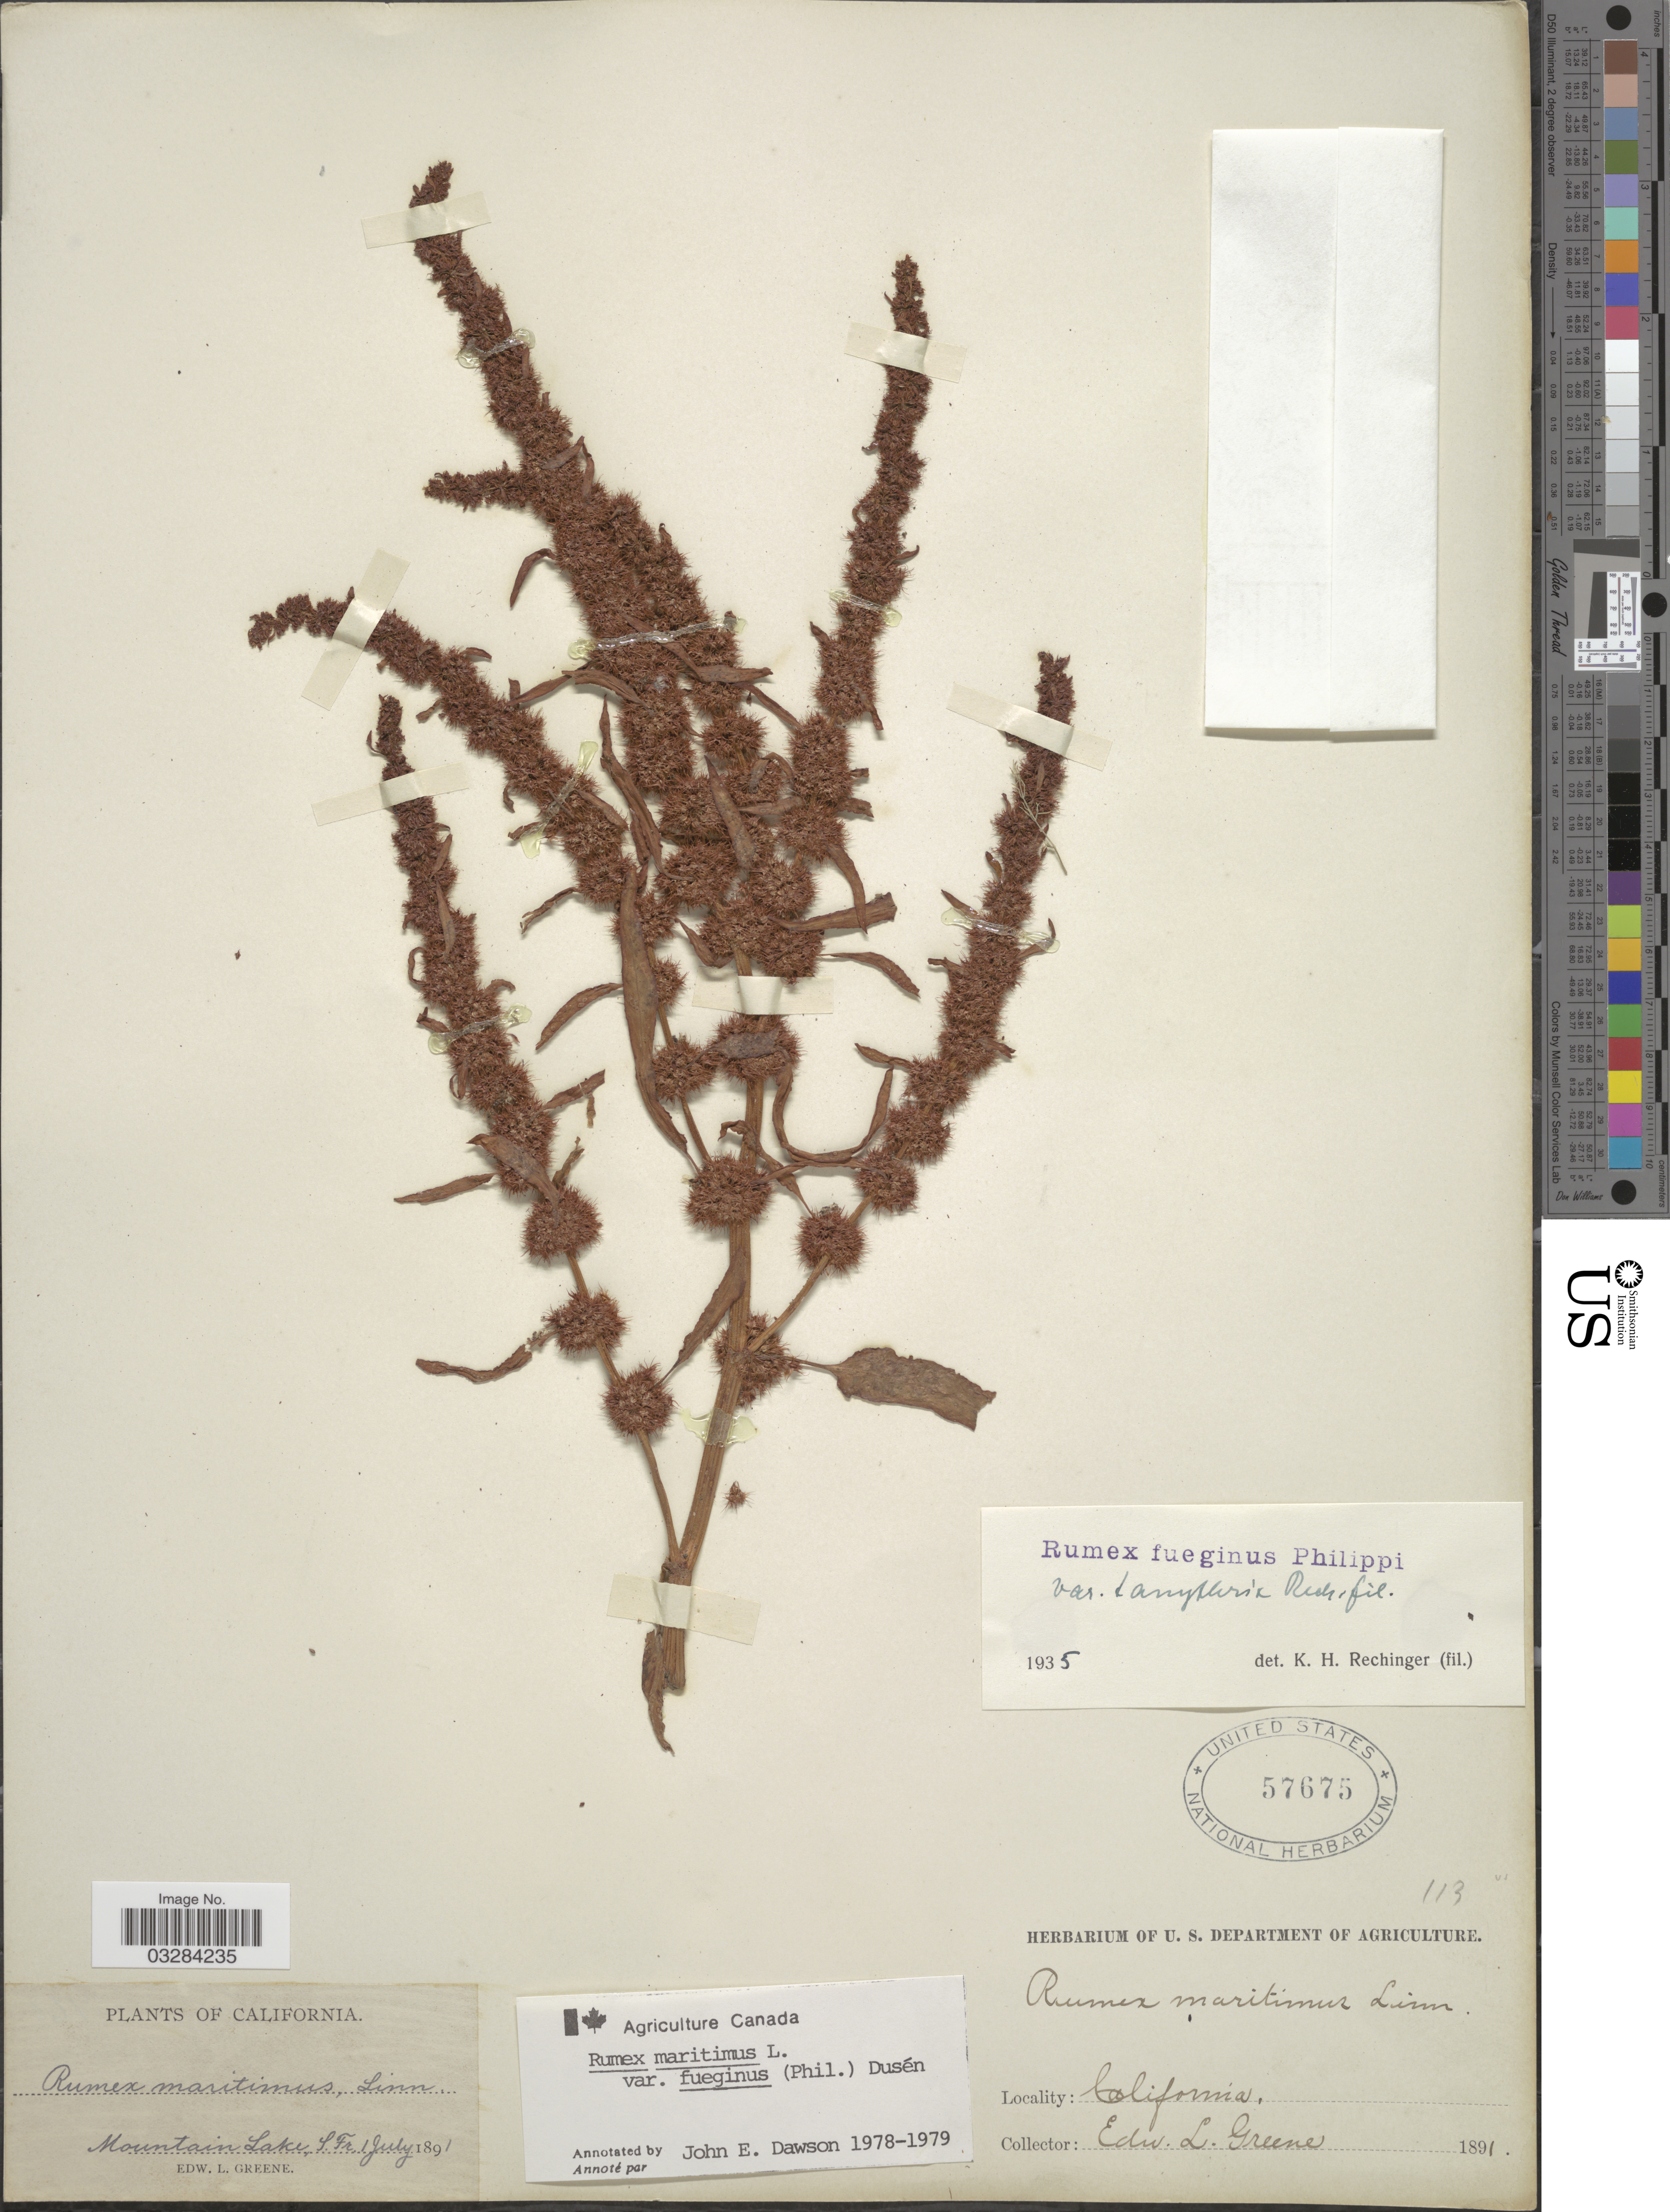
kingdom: Plantae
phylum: Tracheophyta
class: Magnoliopsida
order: Caryophyllales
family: Polygonaceae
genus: Rumex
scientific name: Rumex maritimus var. fueginus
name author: (Phil.) Dusén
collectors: E. L. Greene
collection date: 1891-07-01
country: United States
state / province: California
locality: Mountain Lake, S. Fr.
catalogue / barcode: US 57675